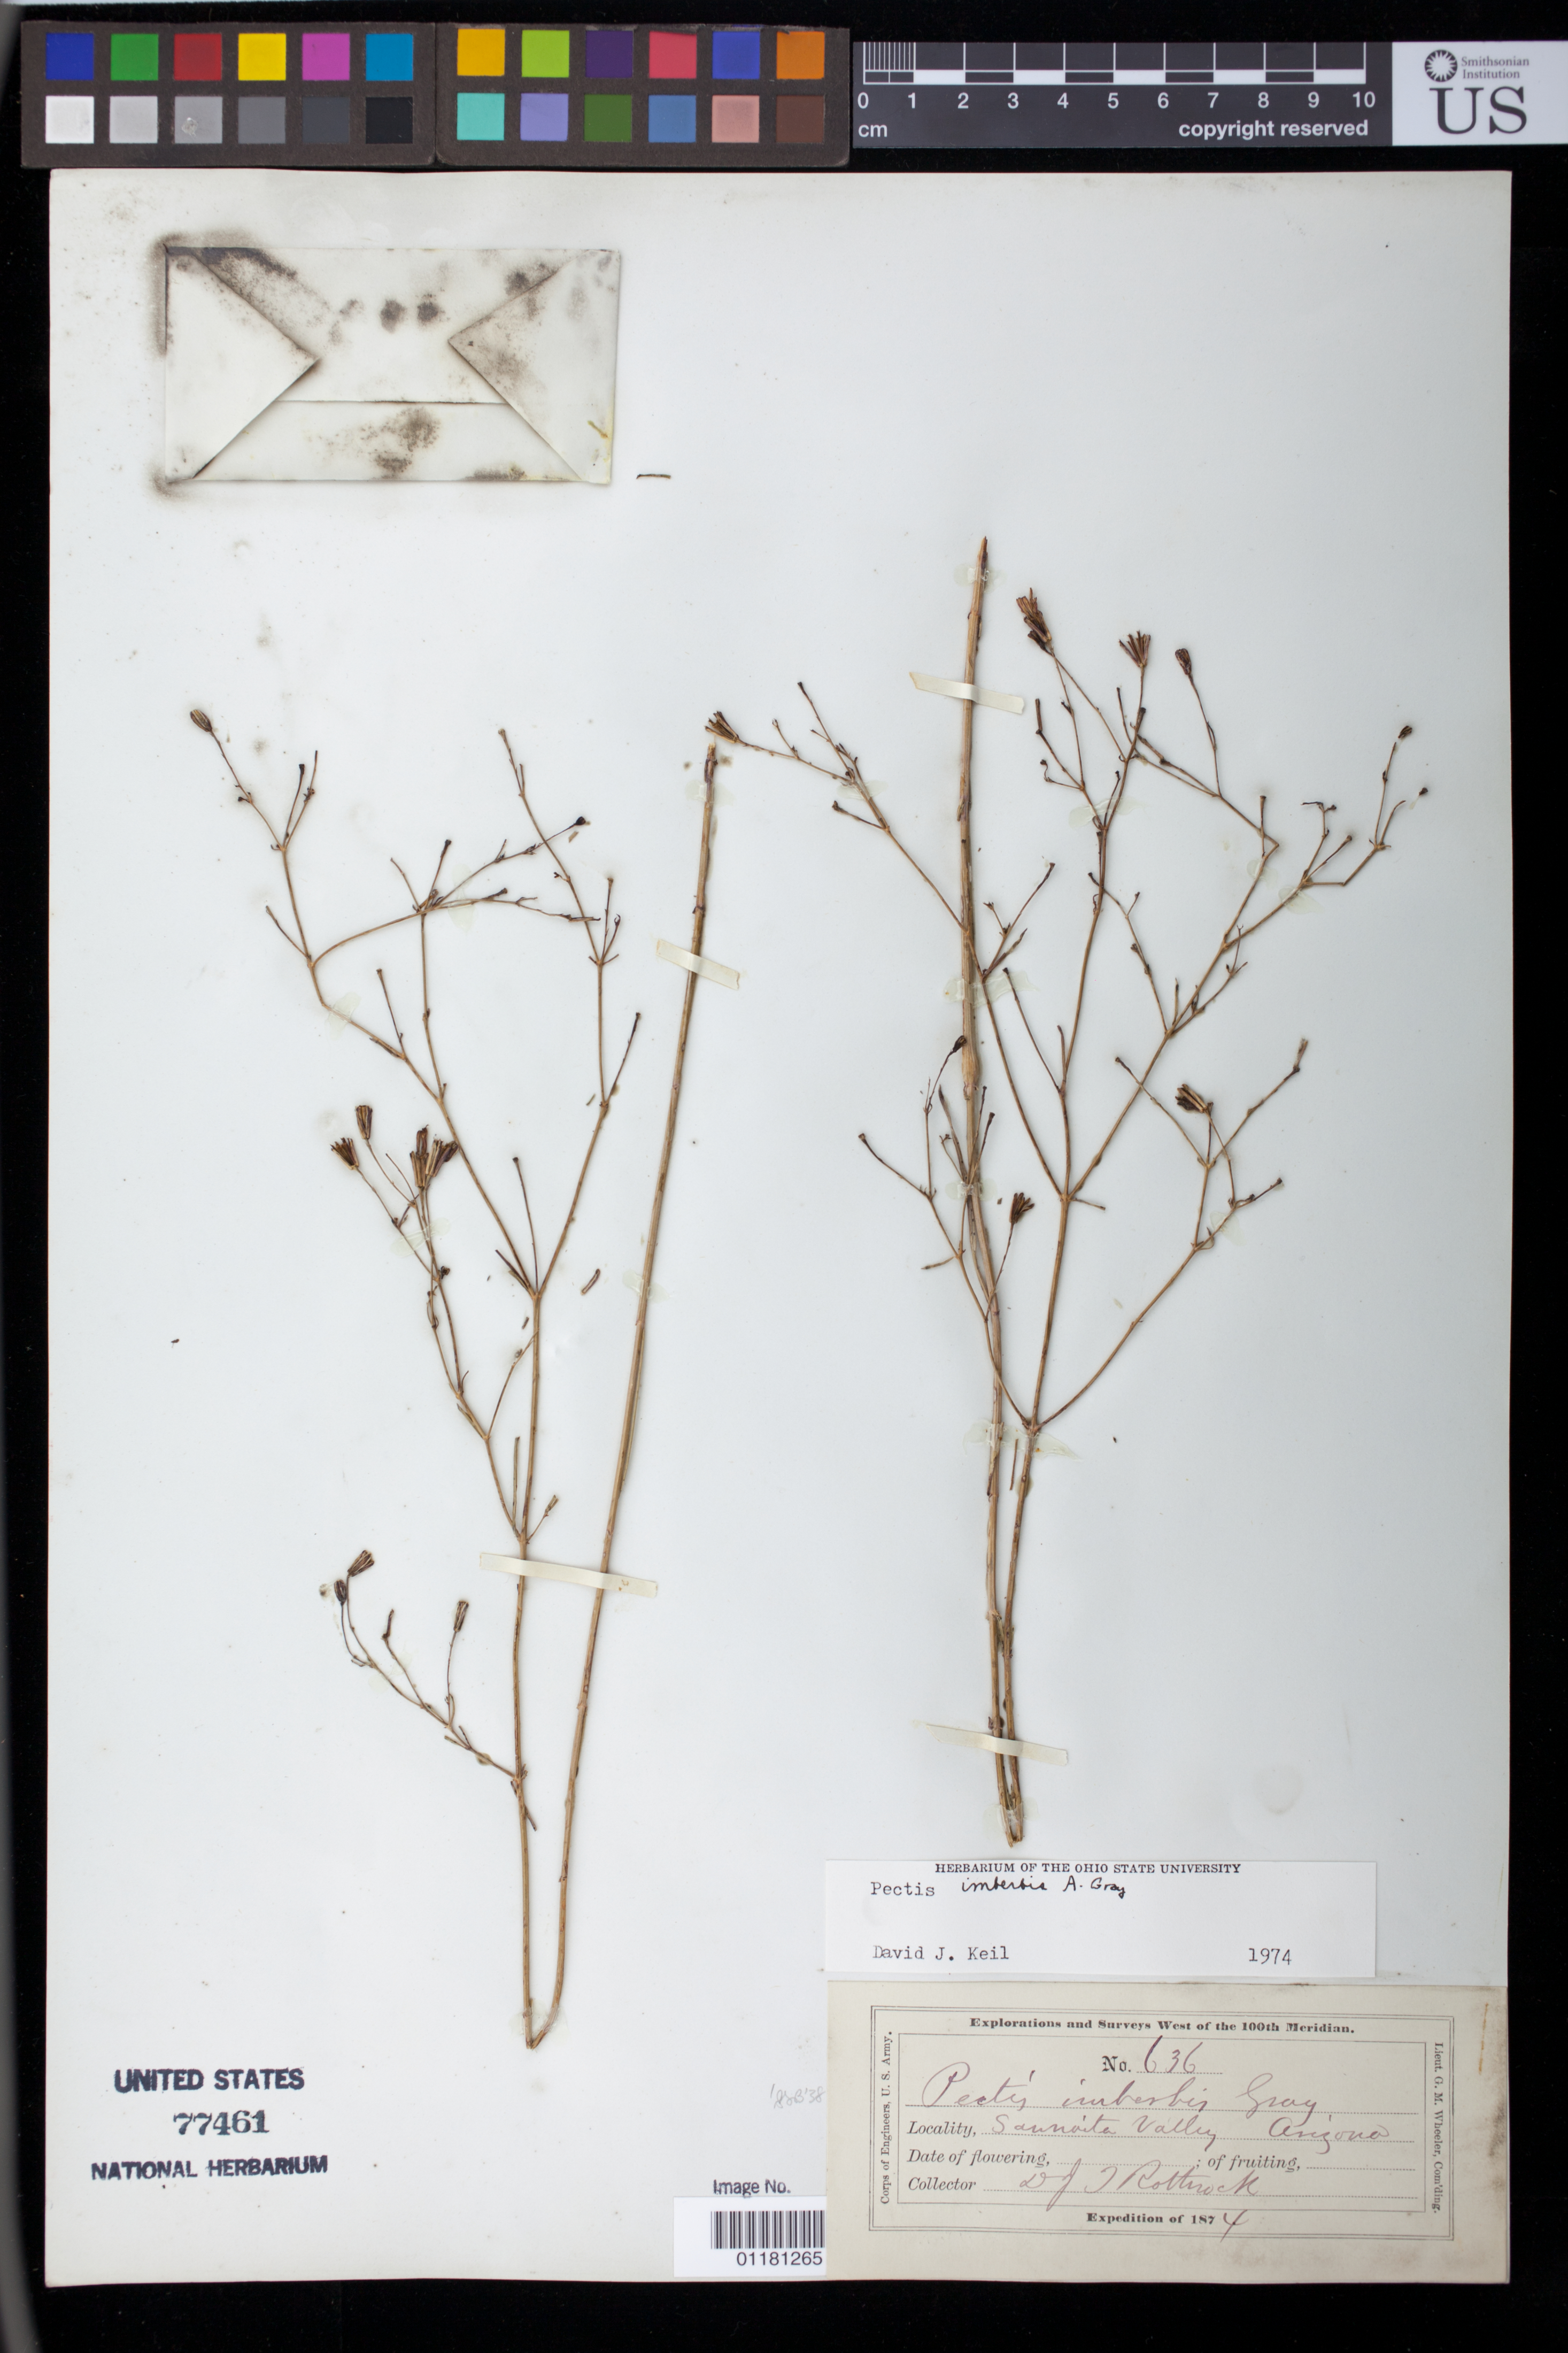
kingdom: Plantae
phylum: Tracheophyta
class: Magnoliopsida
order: Asterales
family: Asteraceae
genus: Pectis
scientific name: Pectis imberbis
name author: A. Gray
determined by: Keil, D. J.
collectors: J. T. Rothrock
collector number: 636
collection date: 1874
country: United States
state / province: Arizona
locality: Sonoita Valley.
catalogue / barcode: US 77461